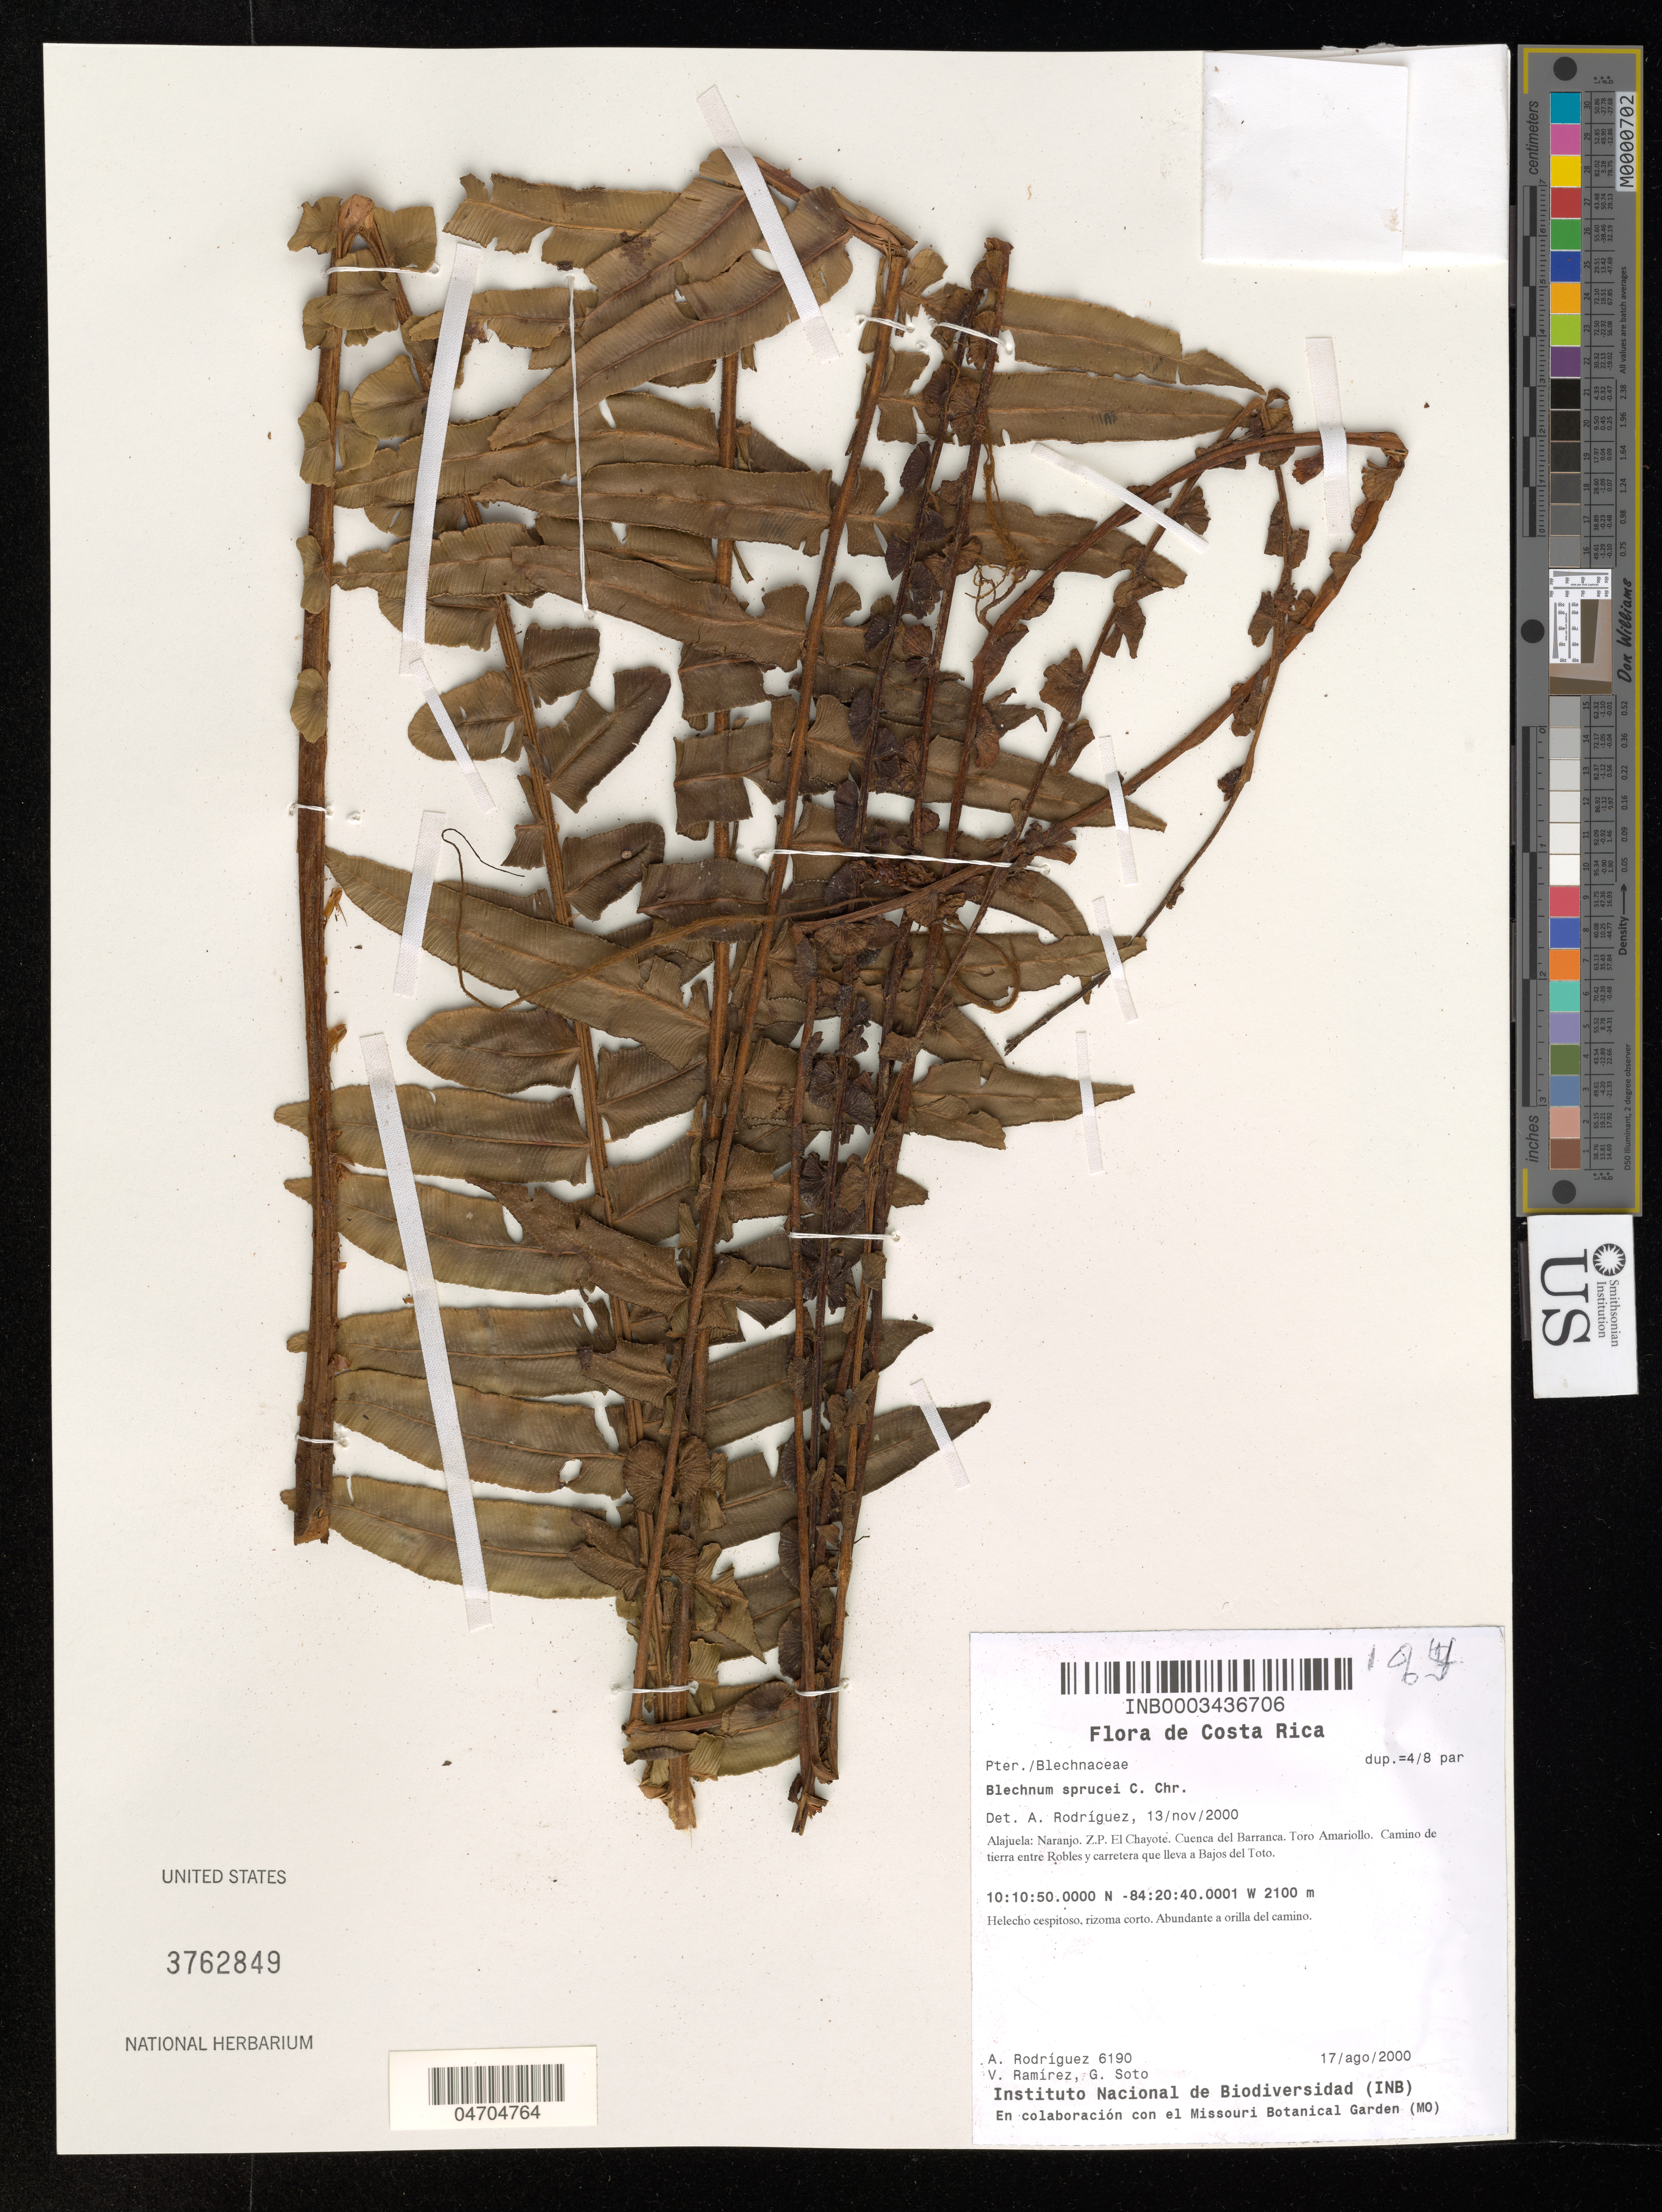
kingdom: Plantae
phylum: Tracheophyta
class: Polypodiopsida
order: Polypodiales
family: Blechnaceae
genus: Blechnum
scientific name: Blechnum sprucei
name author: C. Chr.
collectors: A. Rodríguez, V. Ramirez & G. Soto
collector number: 6190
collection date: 2000-08-17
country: Costa Rica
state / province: Alajuela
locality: Naranjo. Z. P. El Chayote. Cuenca del Barranca. Toro Amariollo. Camino de tierra entre Robles y carretera que lleva a Bajos del Toto.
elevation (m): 2100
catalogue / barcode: US 3762849